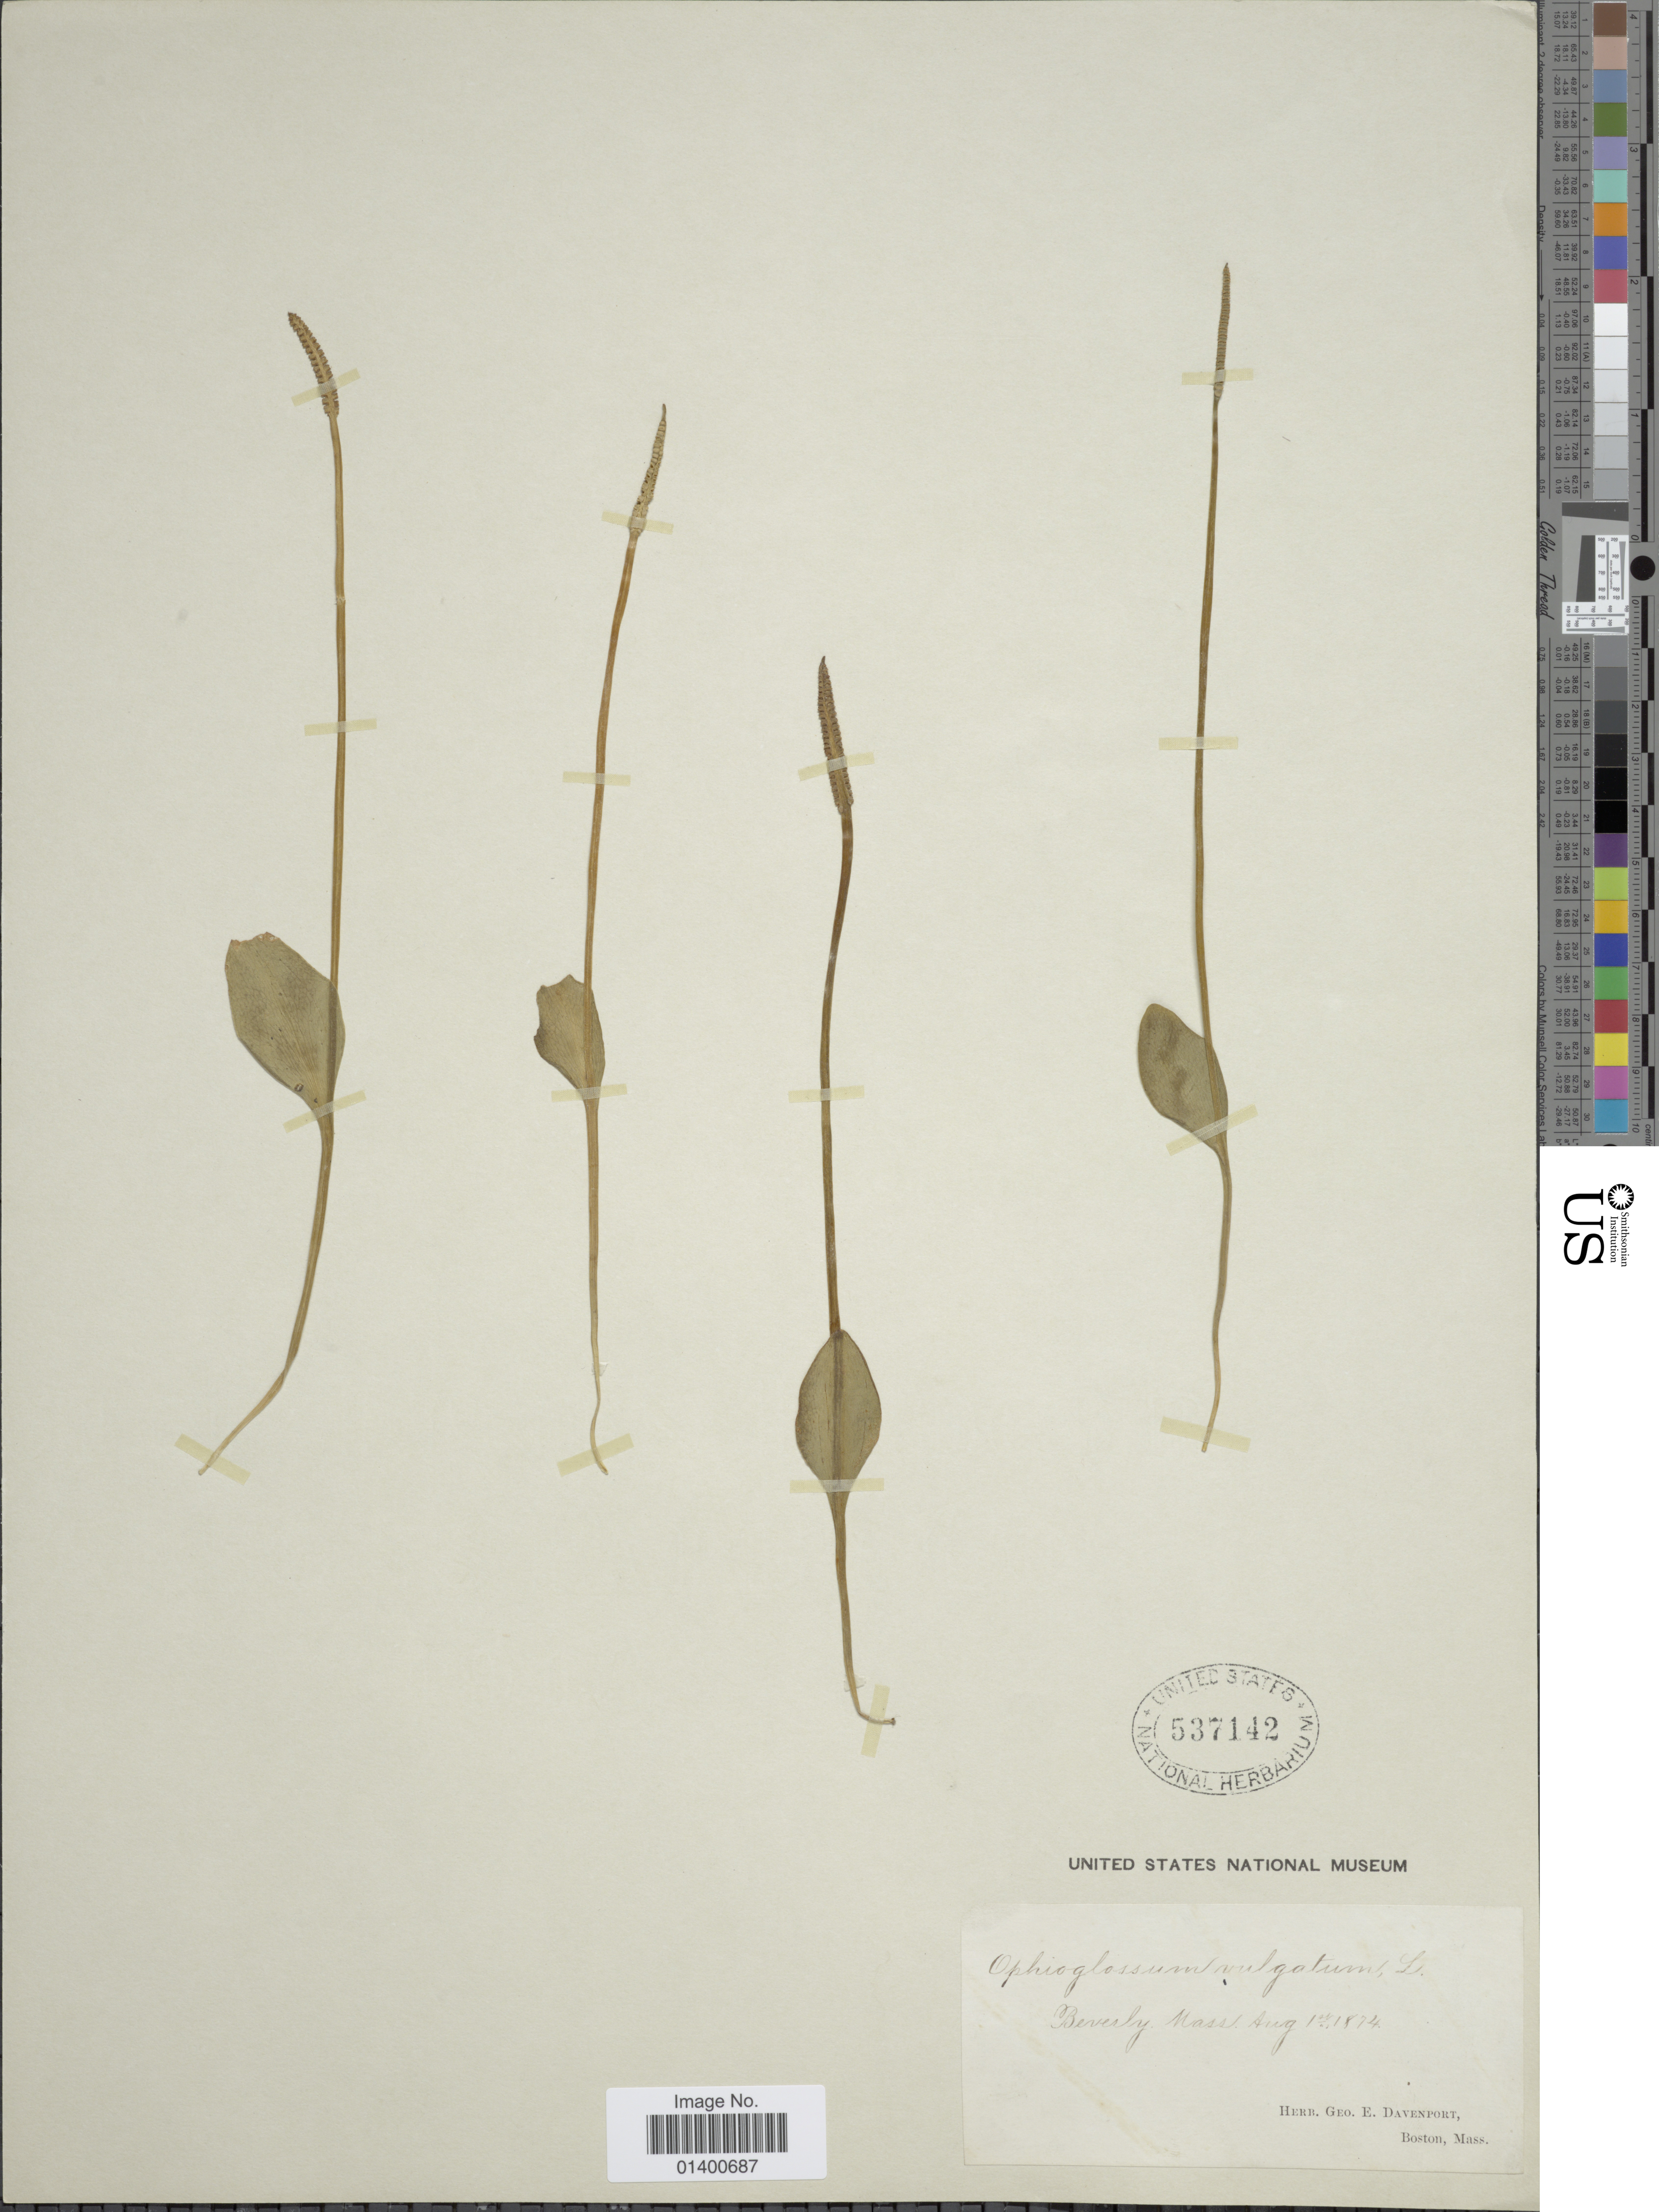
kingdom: Plantae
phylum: Tracheophyta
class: Polypodiopsida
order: Ophioglossales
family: Ophioglossaceae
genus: Ophioglossum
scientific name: Ophioglossum vulgatum var. pseudopodum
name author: (S.F. Blake) Farw.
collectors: ex herb. Geo. E. Davenport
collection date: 1874-08-01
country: United States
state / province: Massachusetts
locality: Beverly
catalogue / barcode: US 537142